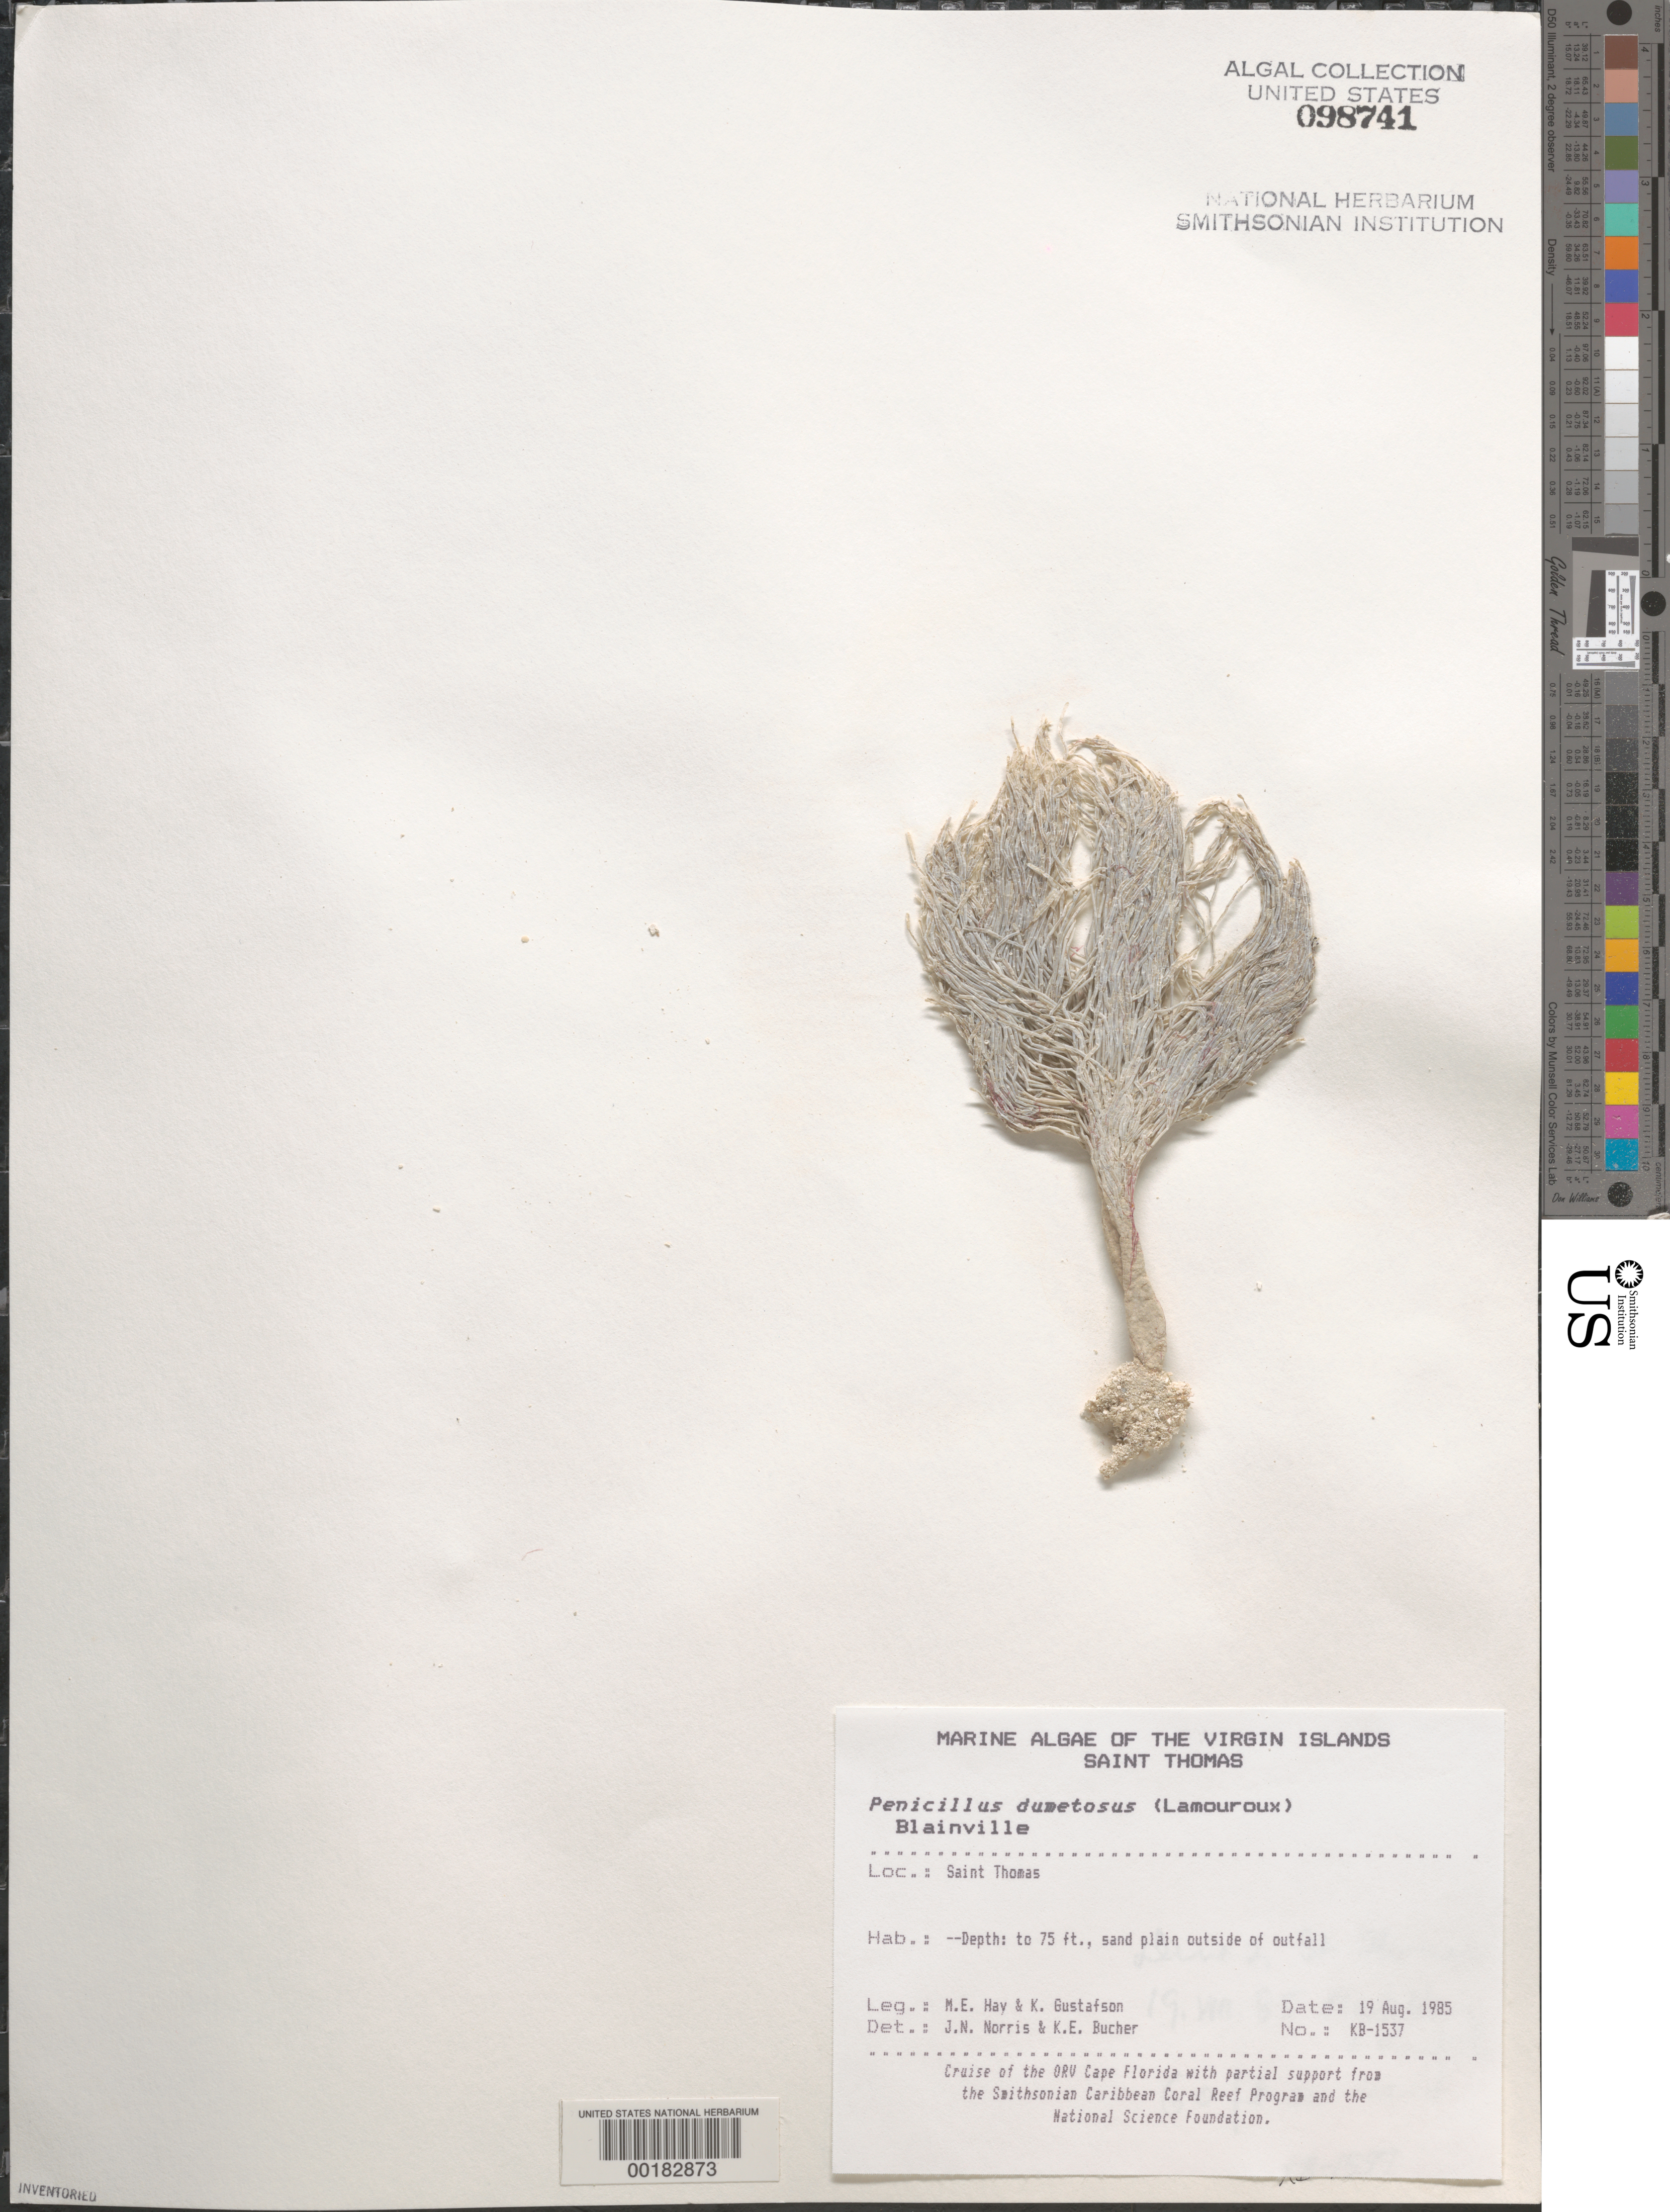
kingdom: Plantae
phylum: Chlorophyta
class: Ulvophyceae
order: Bryopsidales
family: Udoteaceae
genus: Penicillus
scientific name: Penicillus dumetosus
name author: (J.V.Lamouroux) Blainville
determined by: Norris, J. N.; Bucher, K. E.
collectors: M. E. Hay & K. Gustafson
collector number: KB-1537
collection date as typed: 19 Aug 1985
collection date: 1985-08-19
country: U.S. Virgin Islands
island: St. Thomas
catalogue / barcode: US 98741